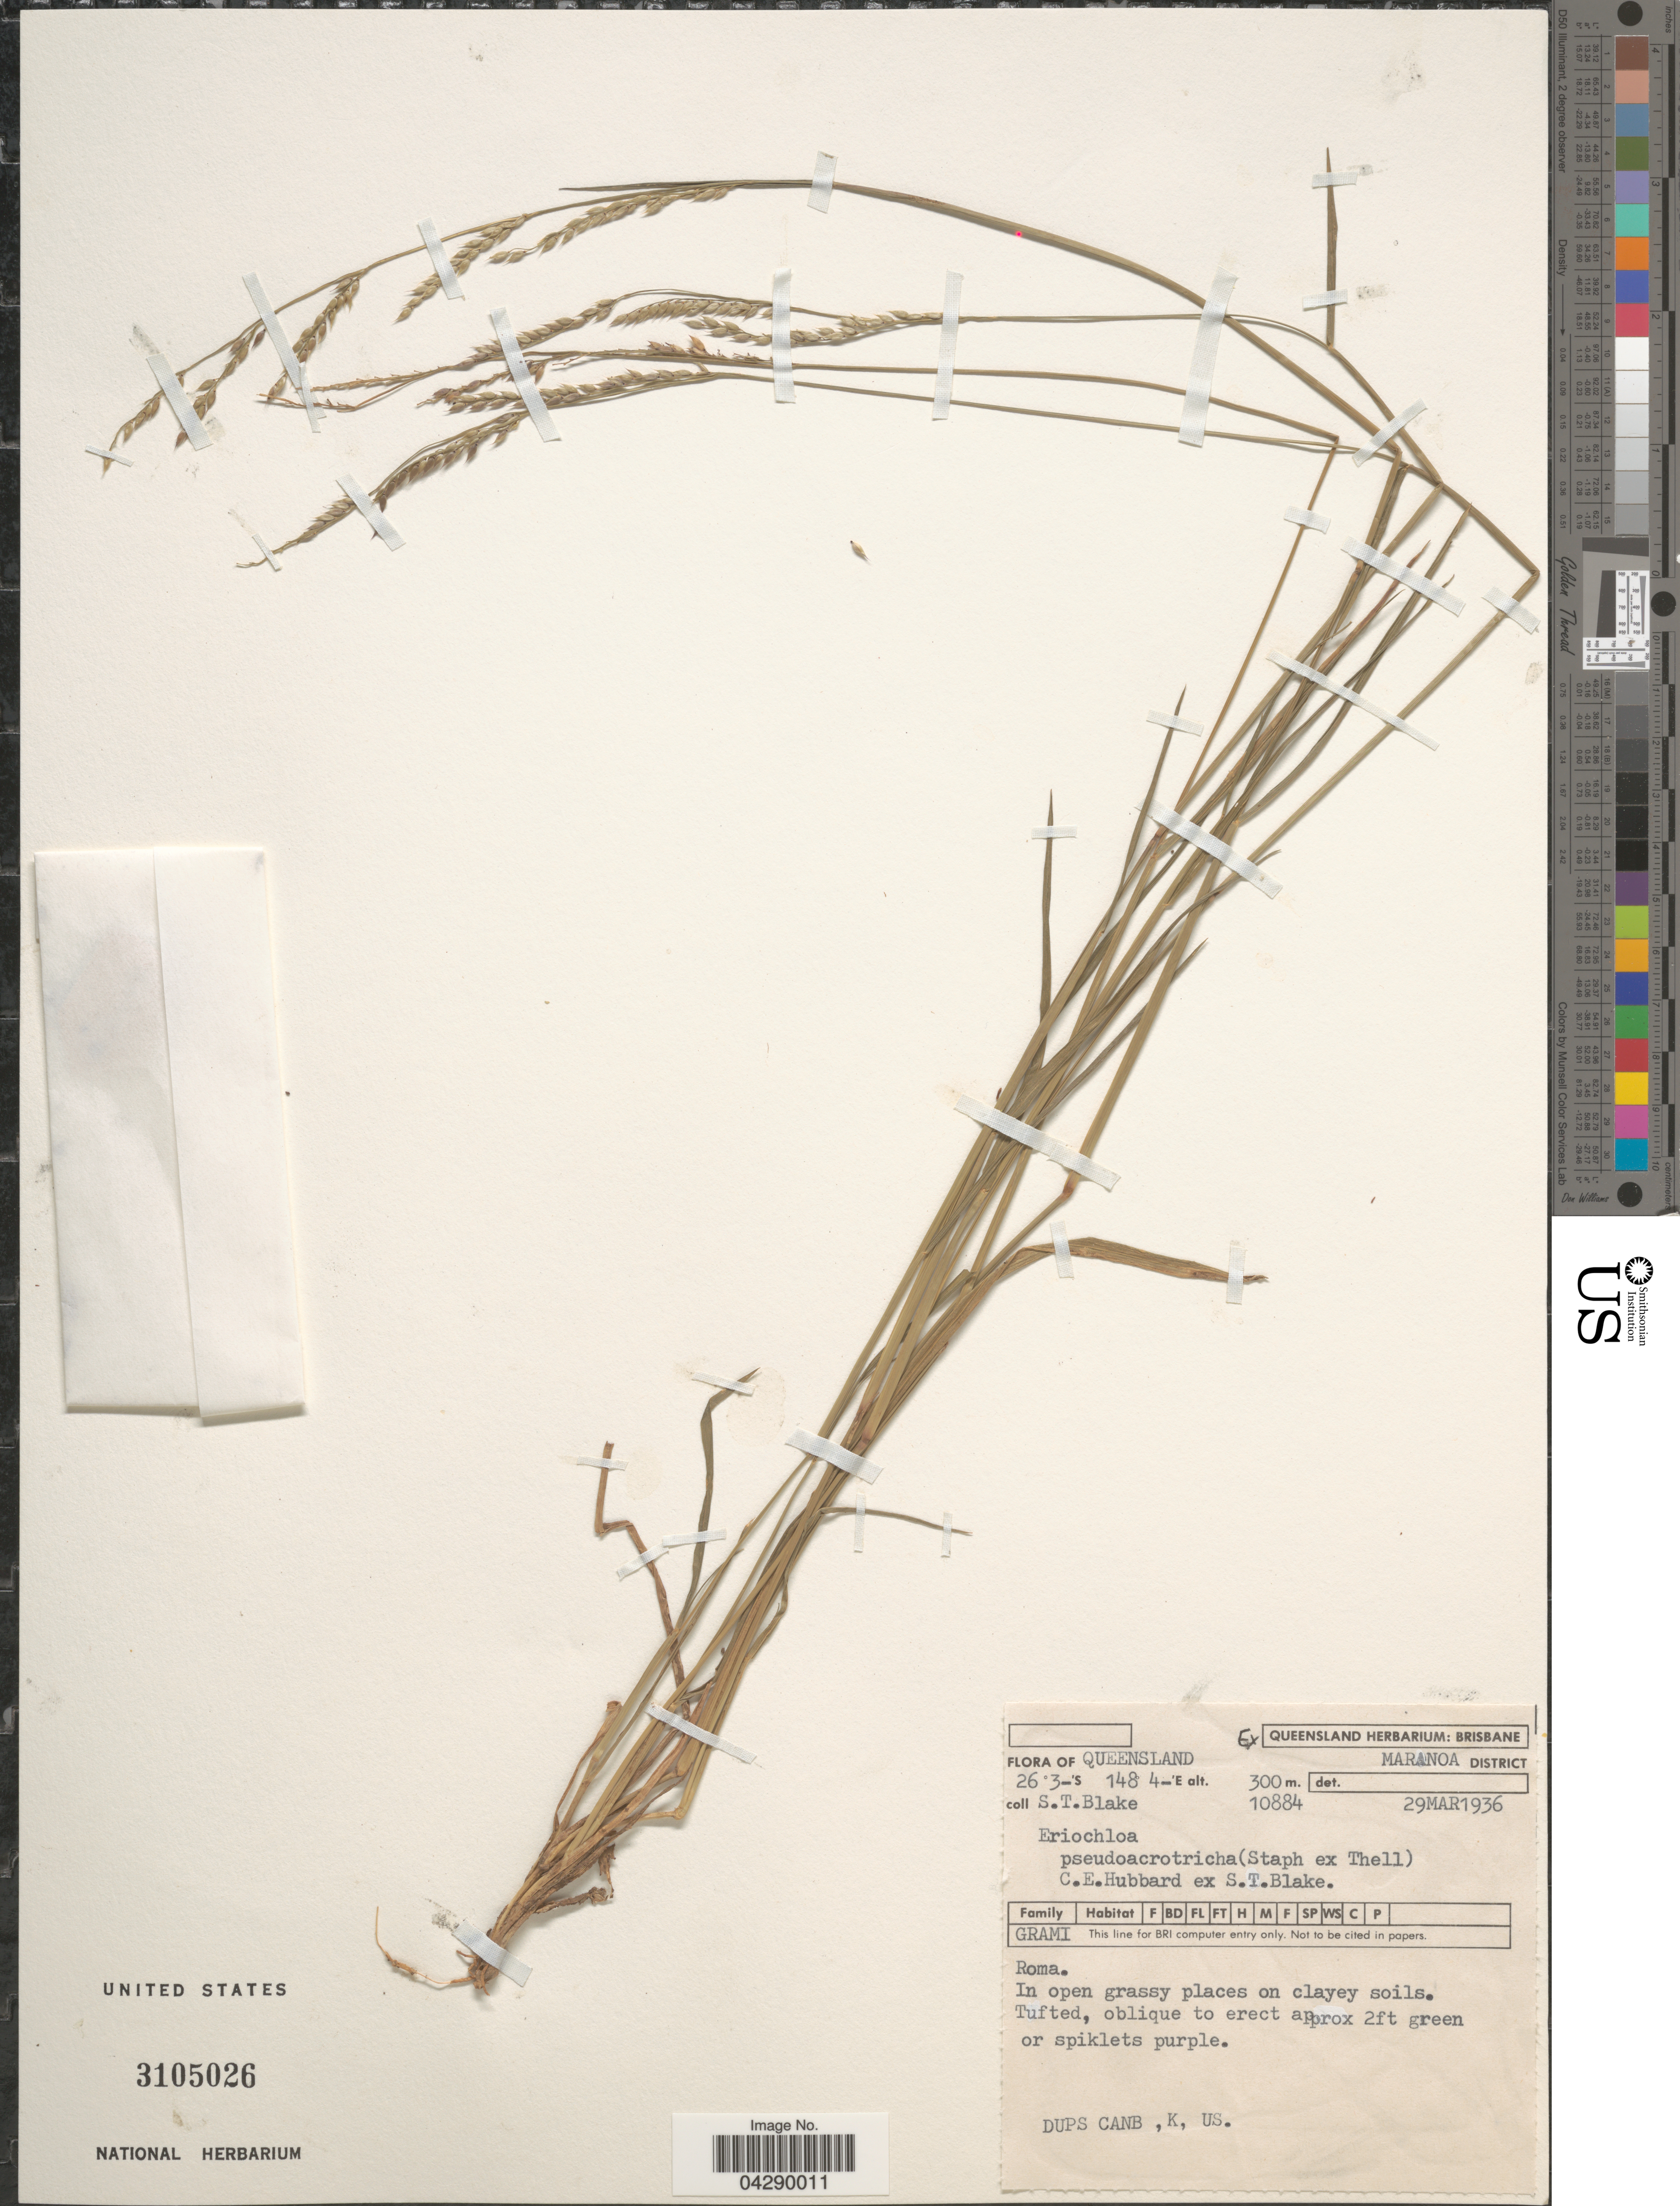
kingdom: Plantae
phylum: Tracheophyta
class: Liliopsida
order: Poales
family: Poaceae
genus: Eriochloa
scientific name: Eriochloa pseudoacrotricha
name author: (Stapf & Thell.) J.M. Black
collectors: S. T. Blake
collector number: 10884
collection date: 1936-03-29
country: Australia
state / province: Queensland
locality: Maranoa District. Roma.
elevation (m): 300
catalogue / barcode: US 3105026